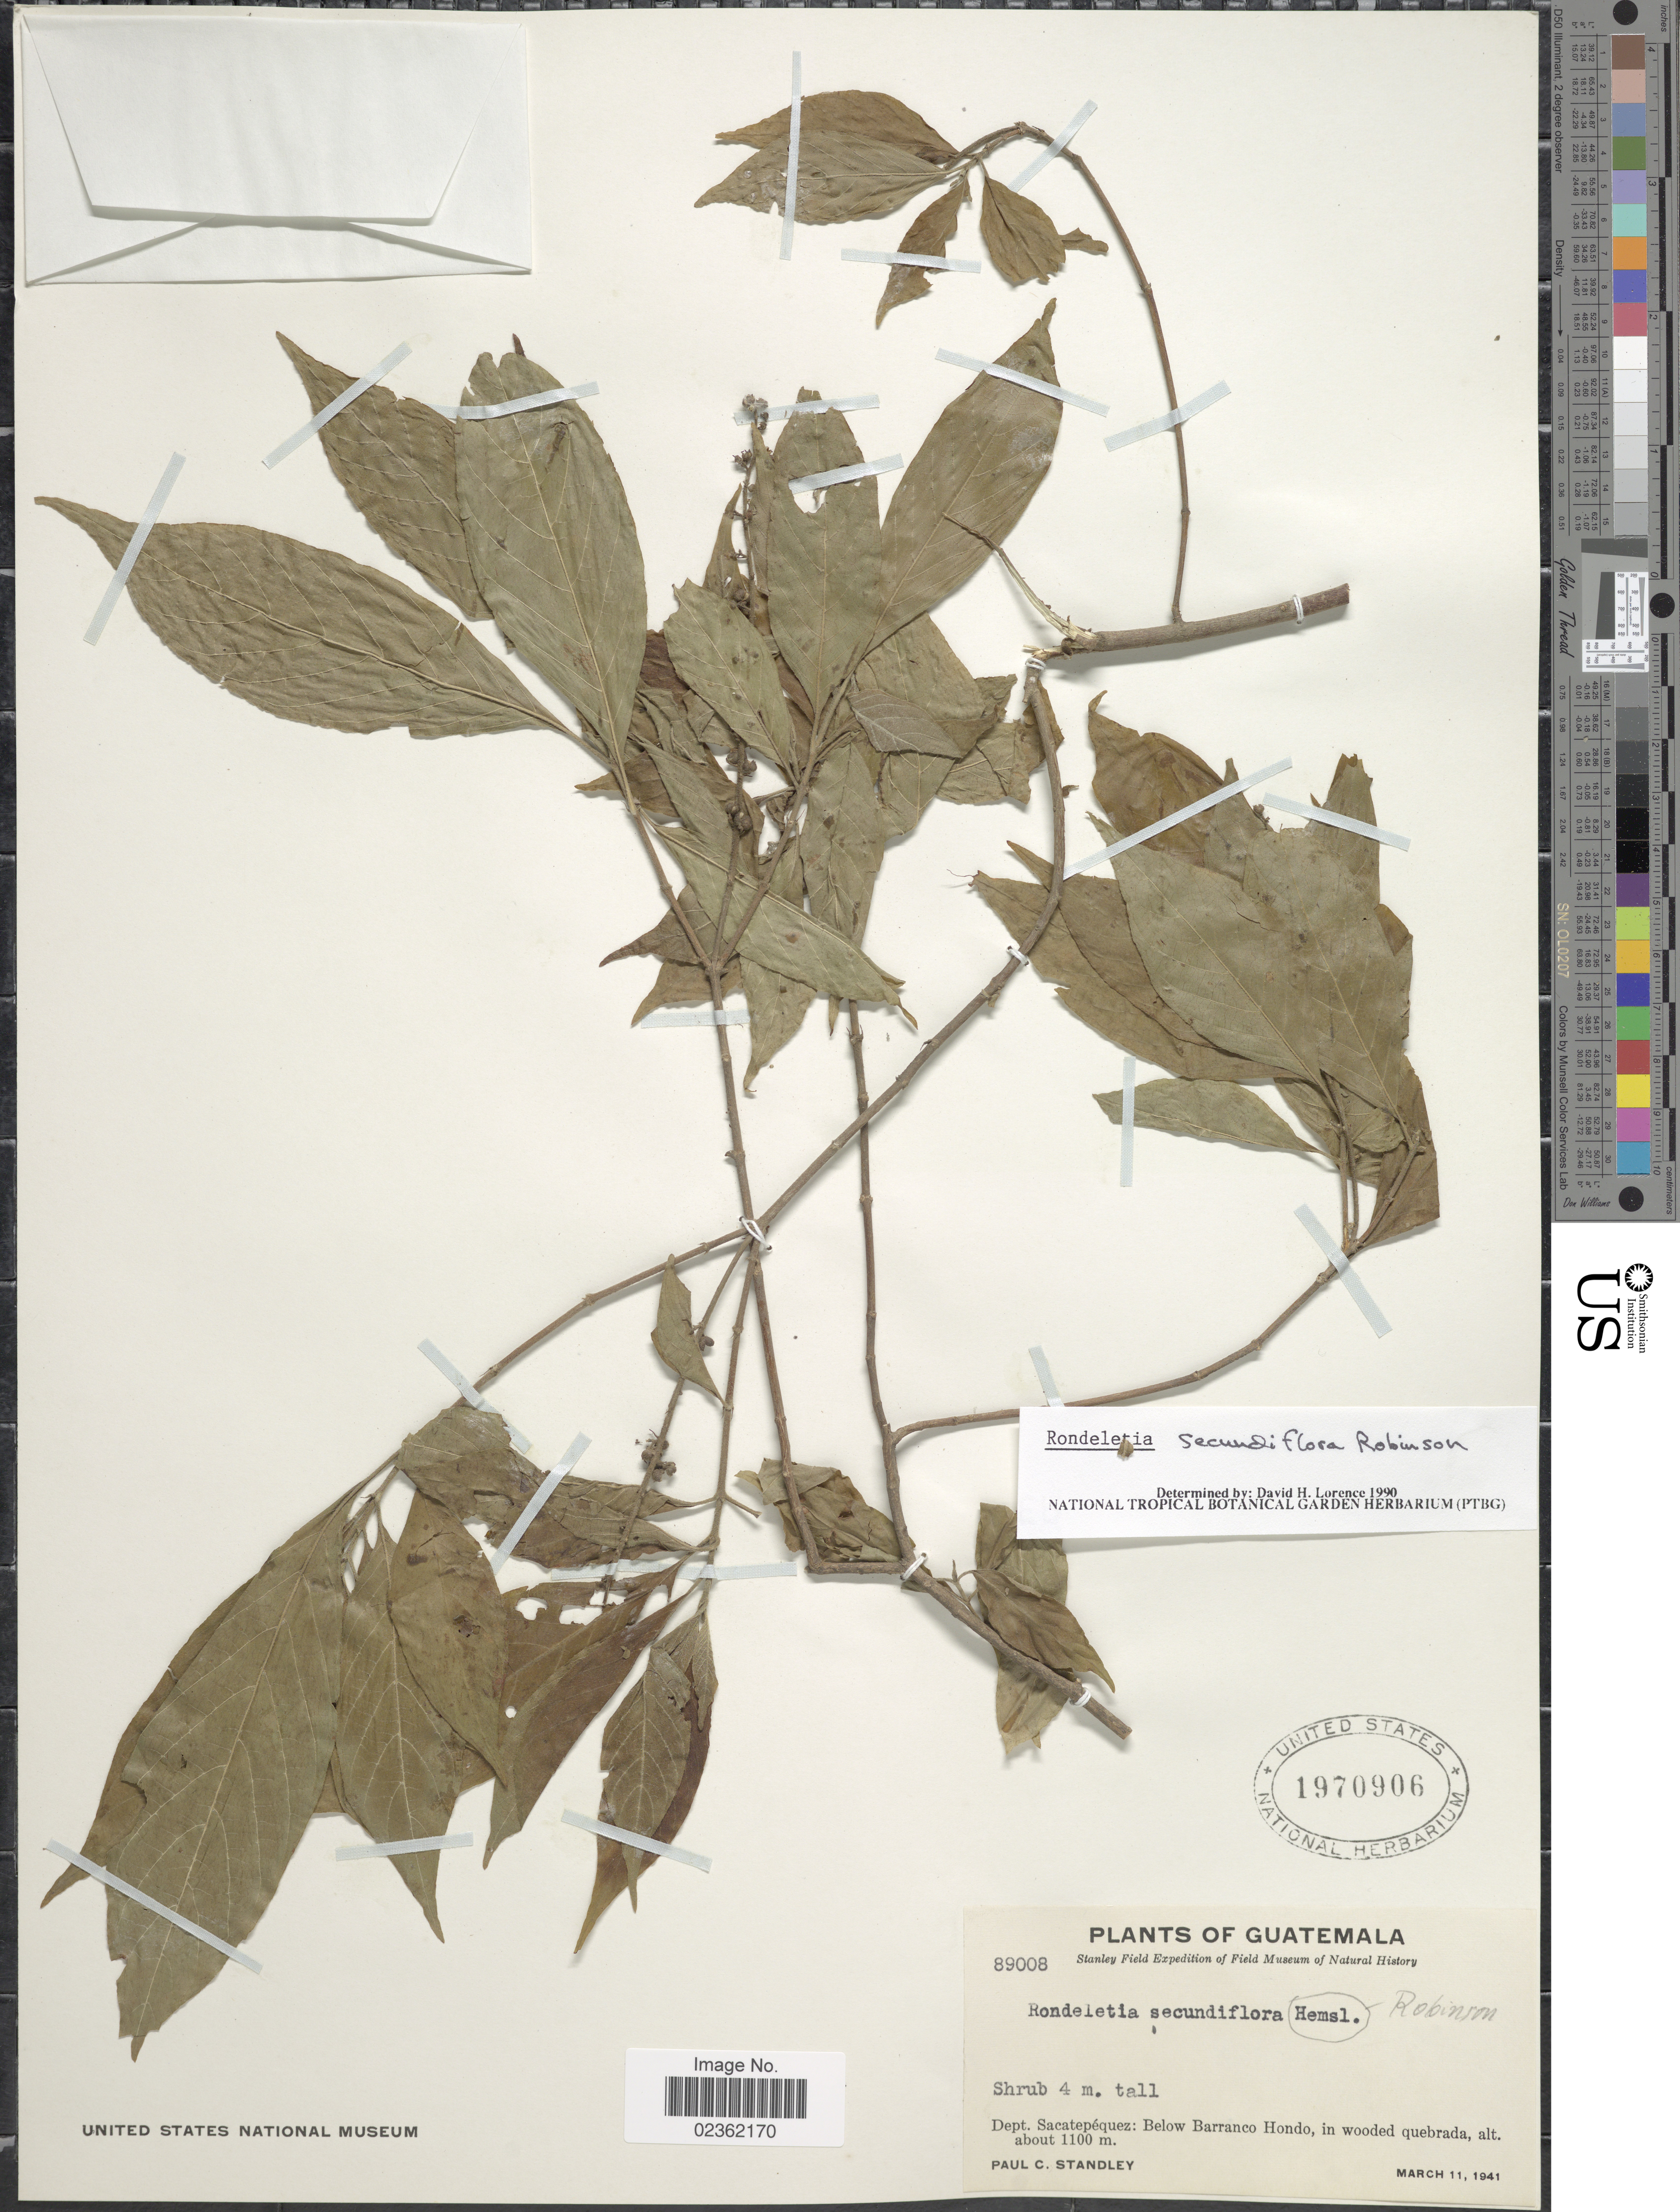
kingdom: Plantae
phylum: Tracheophyta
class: Magnoliopsida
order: Gentianales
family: Rubiaceae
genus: Rondeletia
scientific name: Rondeletia secundiflora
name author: B.L. Rob.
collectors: P. C. Standley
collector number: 89008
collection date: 1941-03-11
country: Guatemala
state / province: Sacatepéquez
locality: Below Barranco Hondo, in wooded quebrada.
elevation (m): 1100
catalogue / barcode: US 1970906